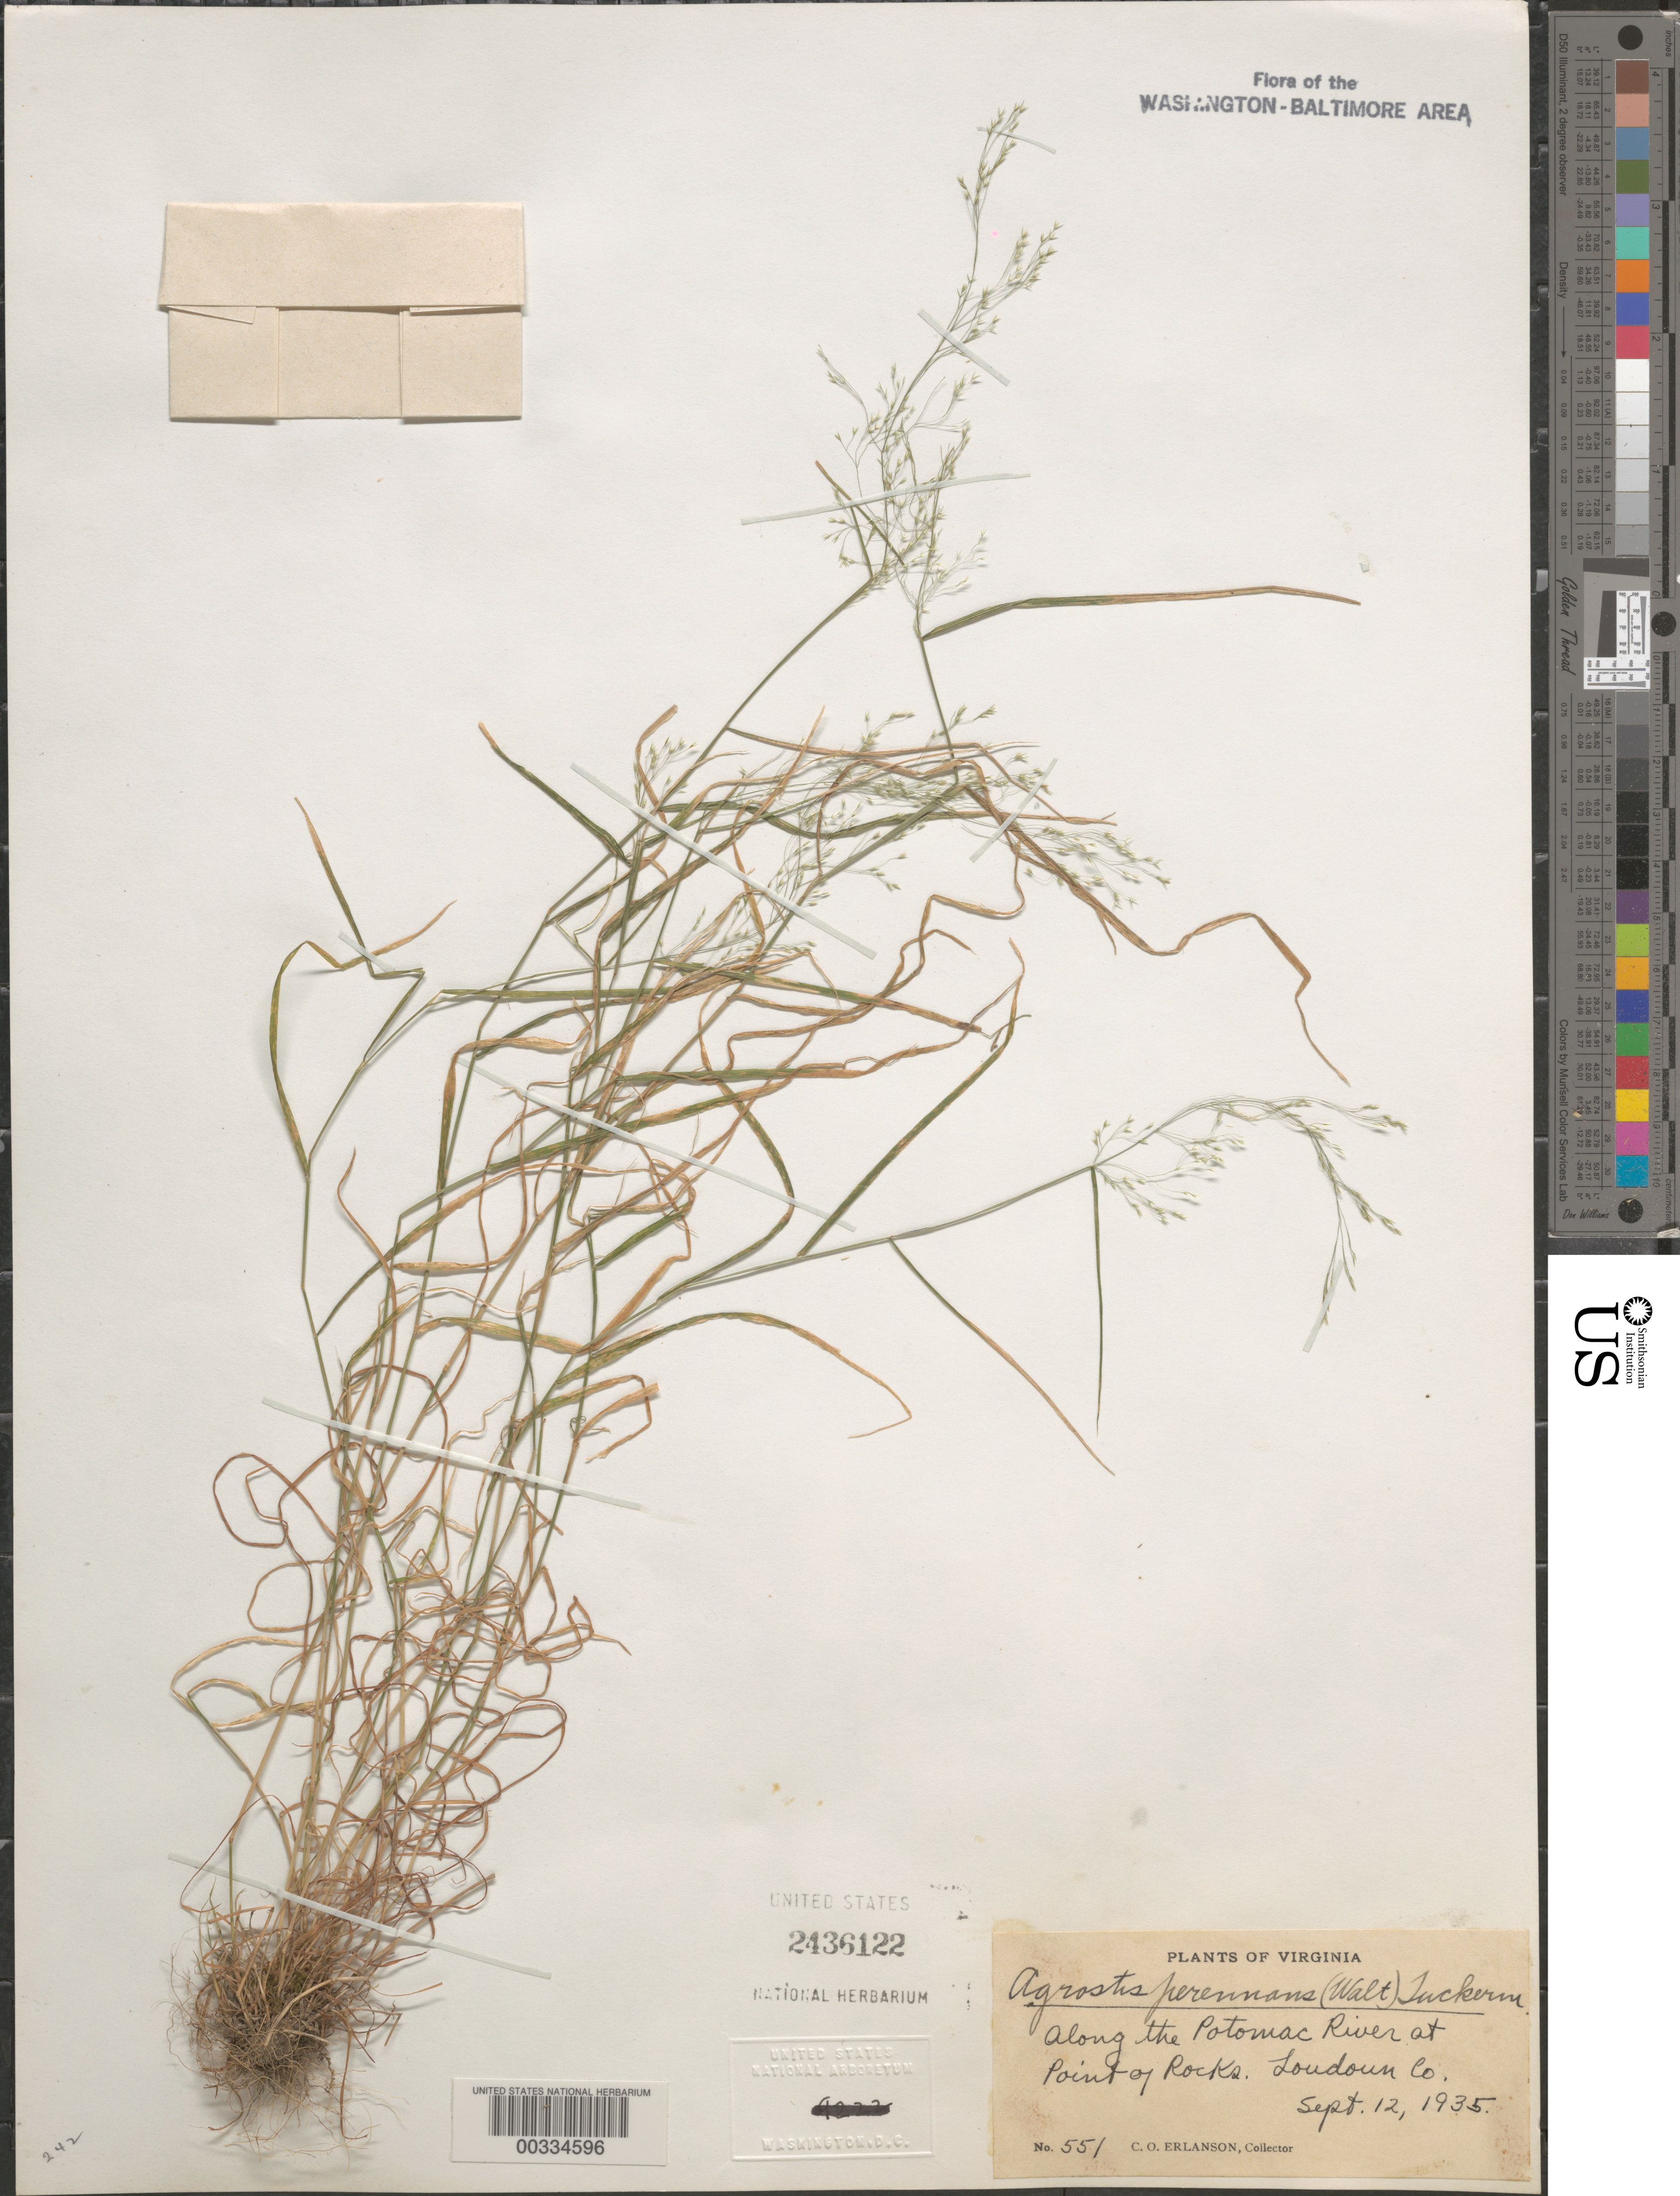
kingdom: Plantae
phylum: Tracheophyta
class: Liliopsida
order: Poales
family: Poaceae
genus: Agrostis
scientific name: Agrostis perennans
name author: (Walter) Tuck.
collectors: C. O. Erlanson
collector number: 551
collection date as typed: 12 Sep 1935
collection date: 1935-09-12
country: United States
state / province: Virginia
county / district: Loudoun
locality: Potomac River at Point of Rocks C. and O. Canal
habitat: Along river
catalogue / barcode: US 2436122